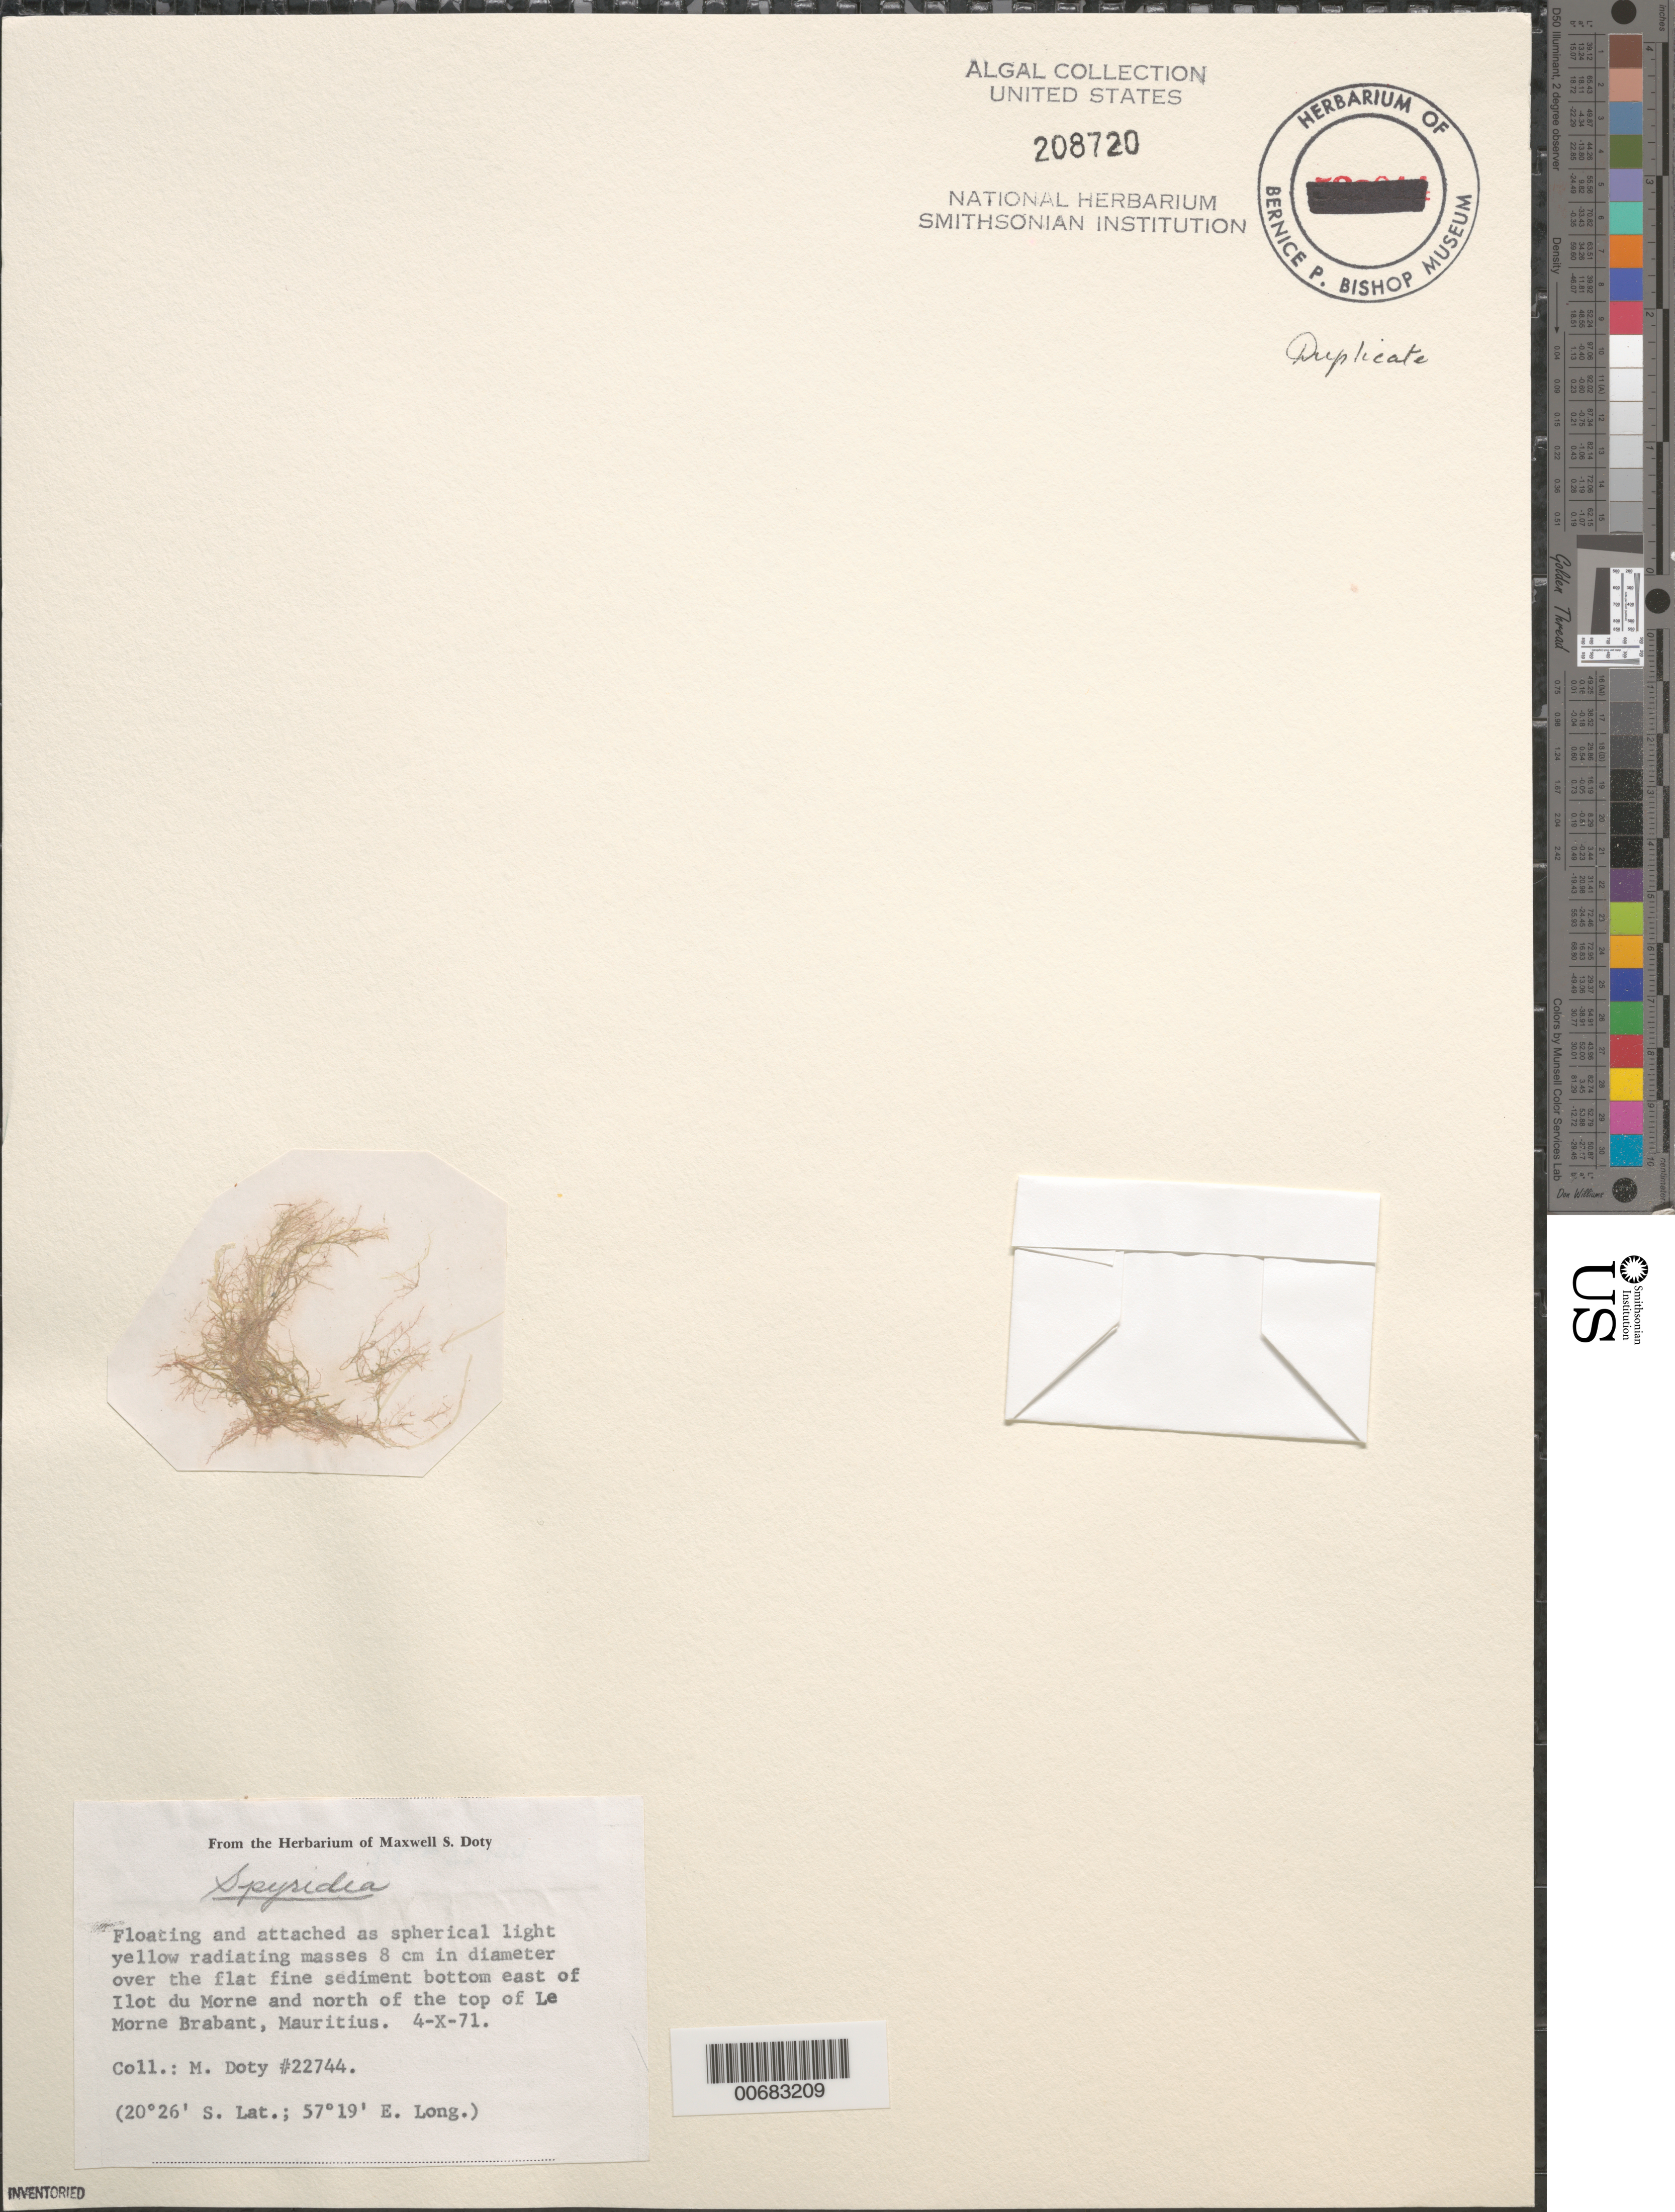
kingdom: Plantae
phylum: Rhodophyta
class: Florideophyceae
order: Ceramiales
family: Spyridiaceae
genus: Spyridia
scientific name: Spyridia sp.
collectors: M. S. Doty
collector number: MSD 22744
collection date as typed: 04 Oct 1971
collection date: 1971-10-04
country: Mauritius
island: Mauritius Island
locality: East of Ilot du Morne and north of top of Le Morne Brabant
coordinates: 20 26' S, 57 19' E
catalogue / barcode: US 208720